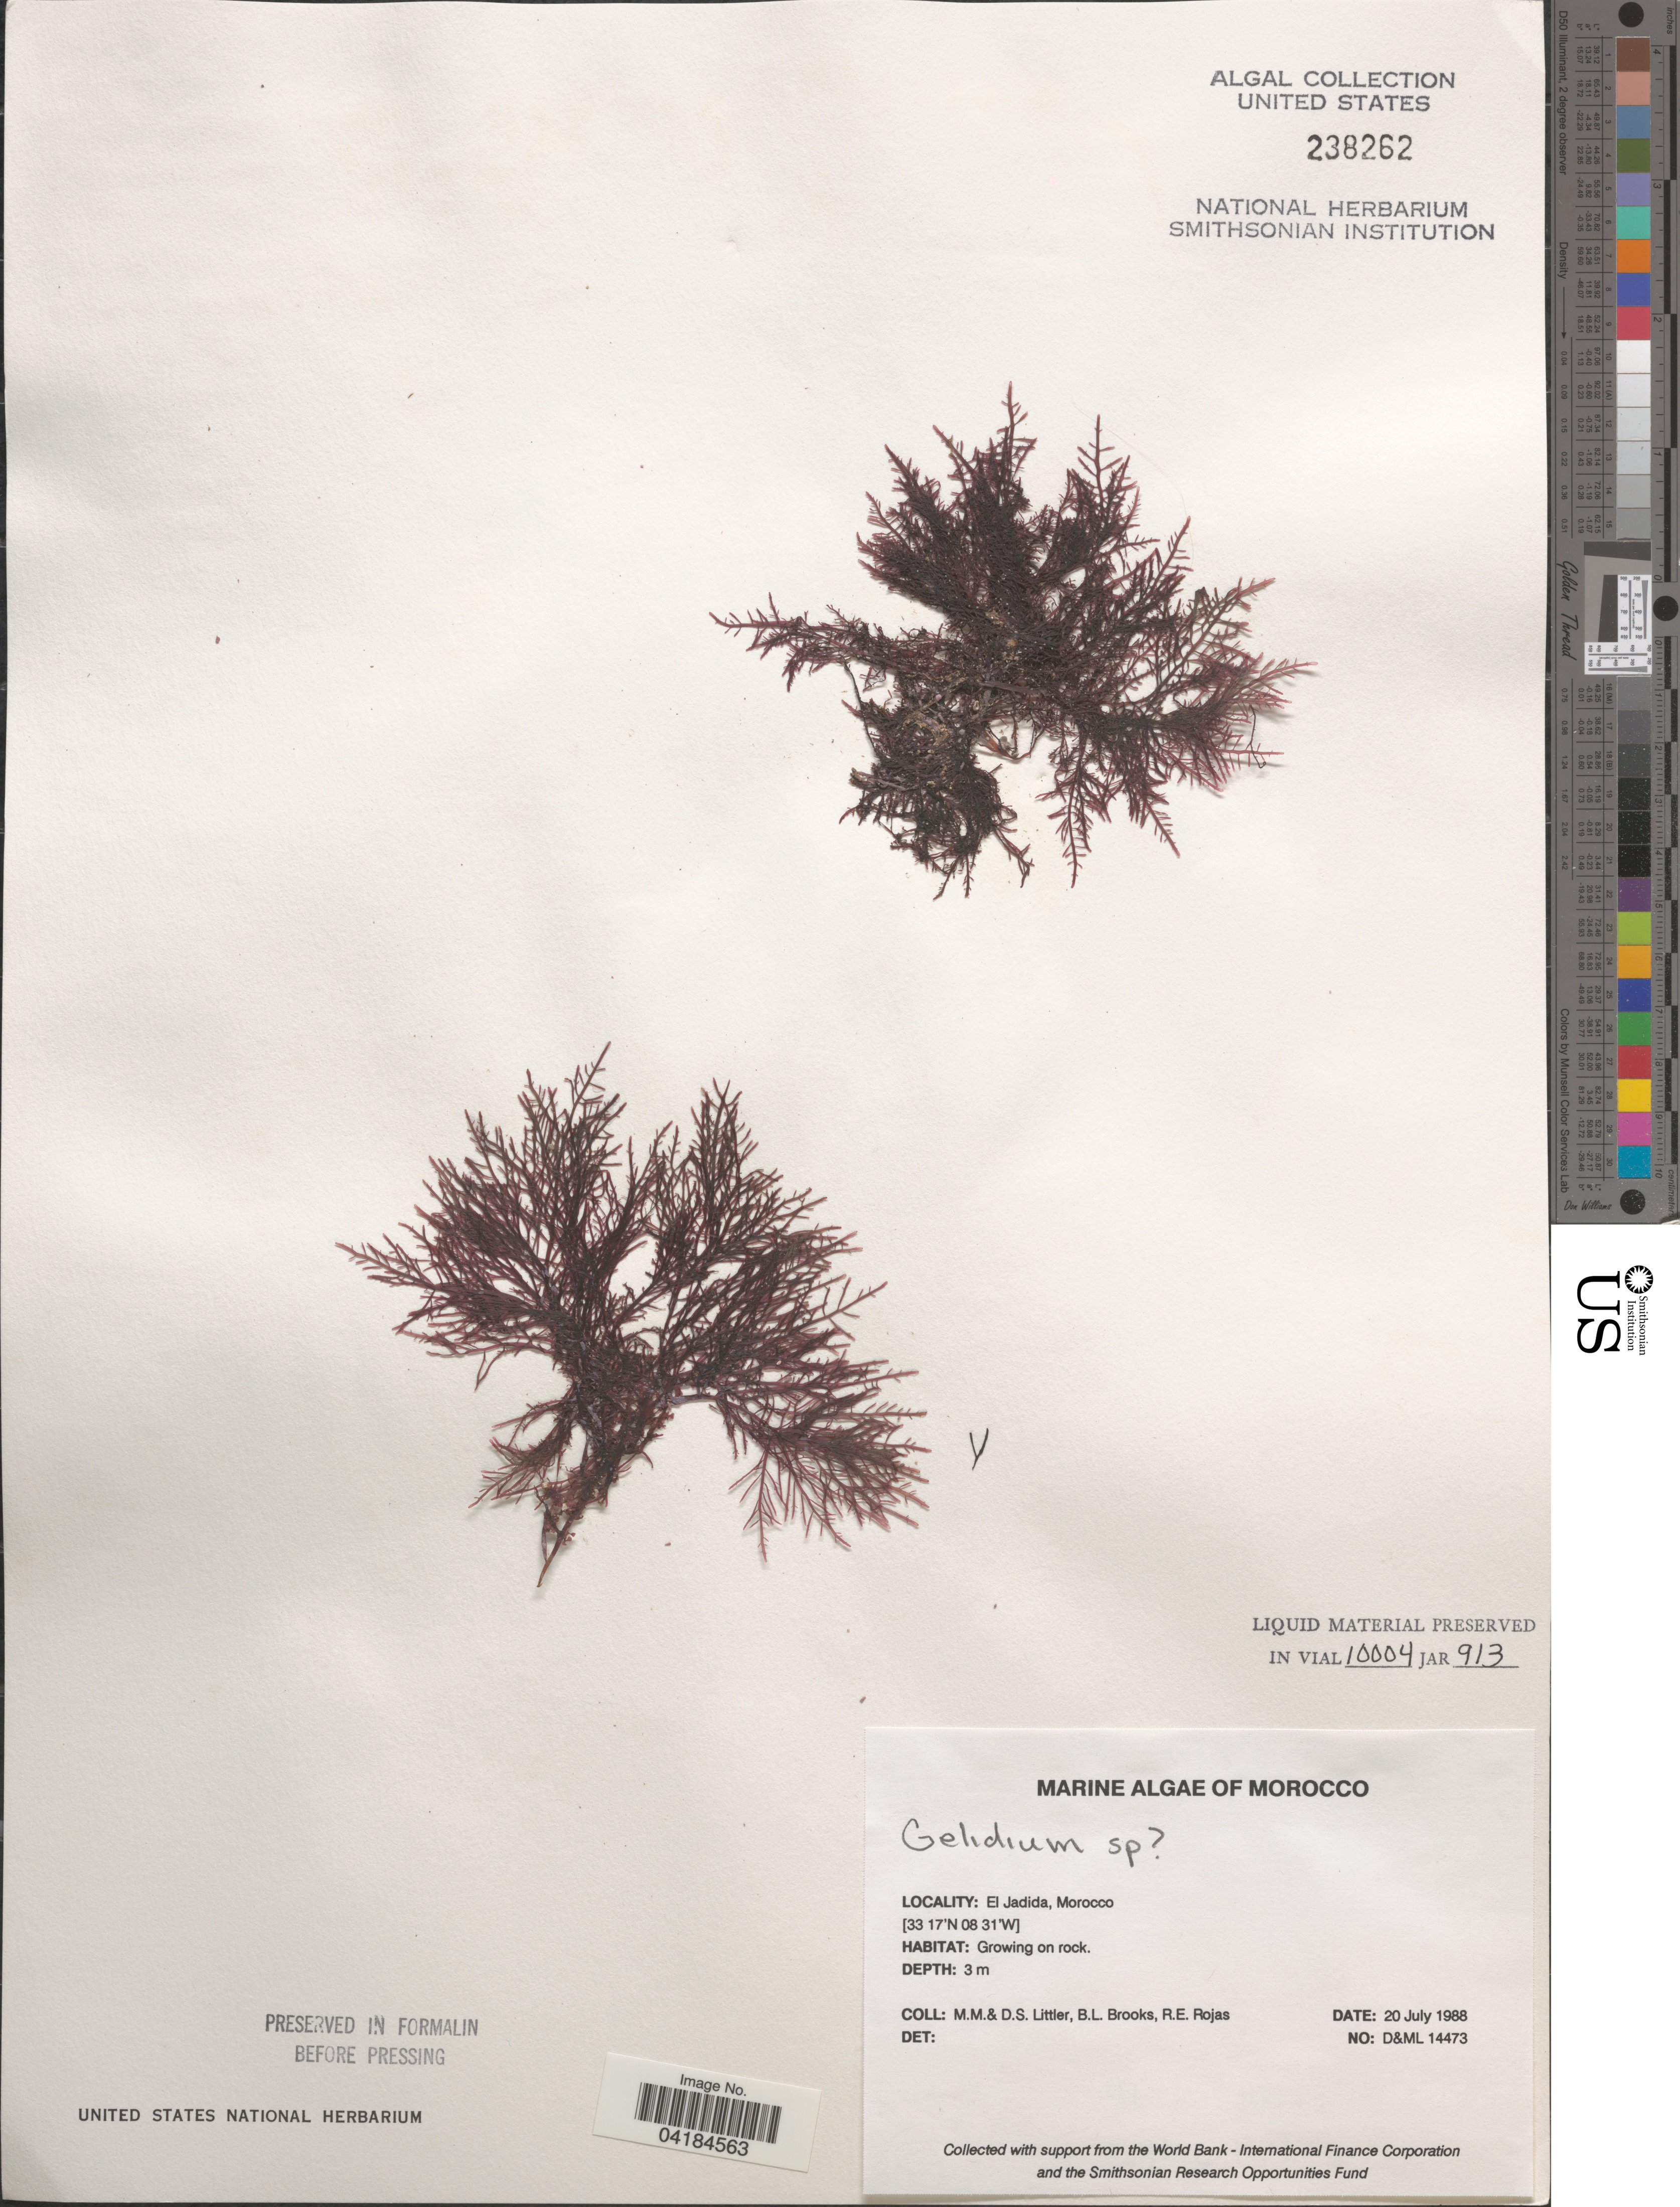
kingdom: Plantae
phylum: Rhodophyta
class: Florideophyceae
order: Gelidiales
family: Gelidiaceae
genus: Gelidium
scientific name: Gelidium sp.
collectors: D. S. Littler, B. Brooks & R. Rojas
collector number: D&ML14473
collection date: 1988-07-20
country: Morocco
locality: El Jadida.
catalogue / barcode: US 238262